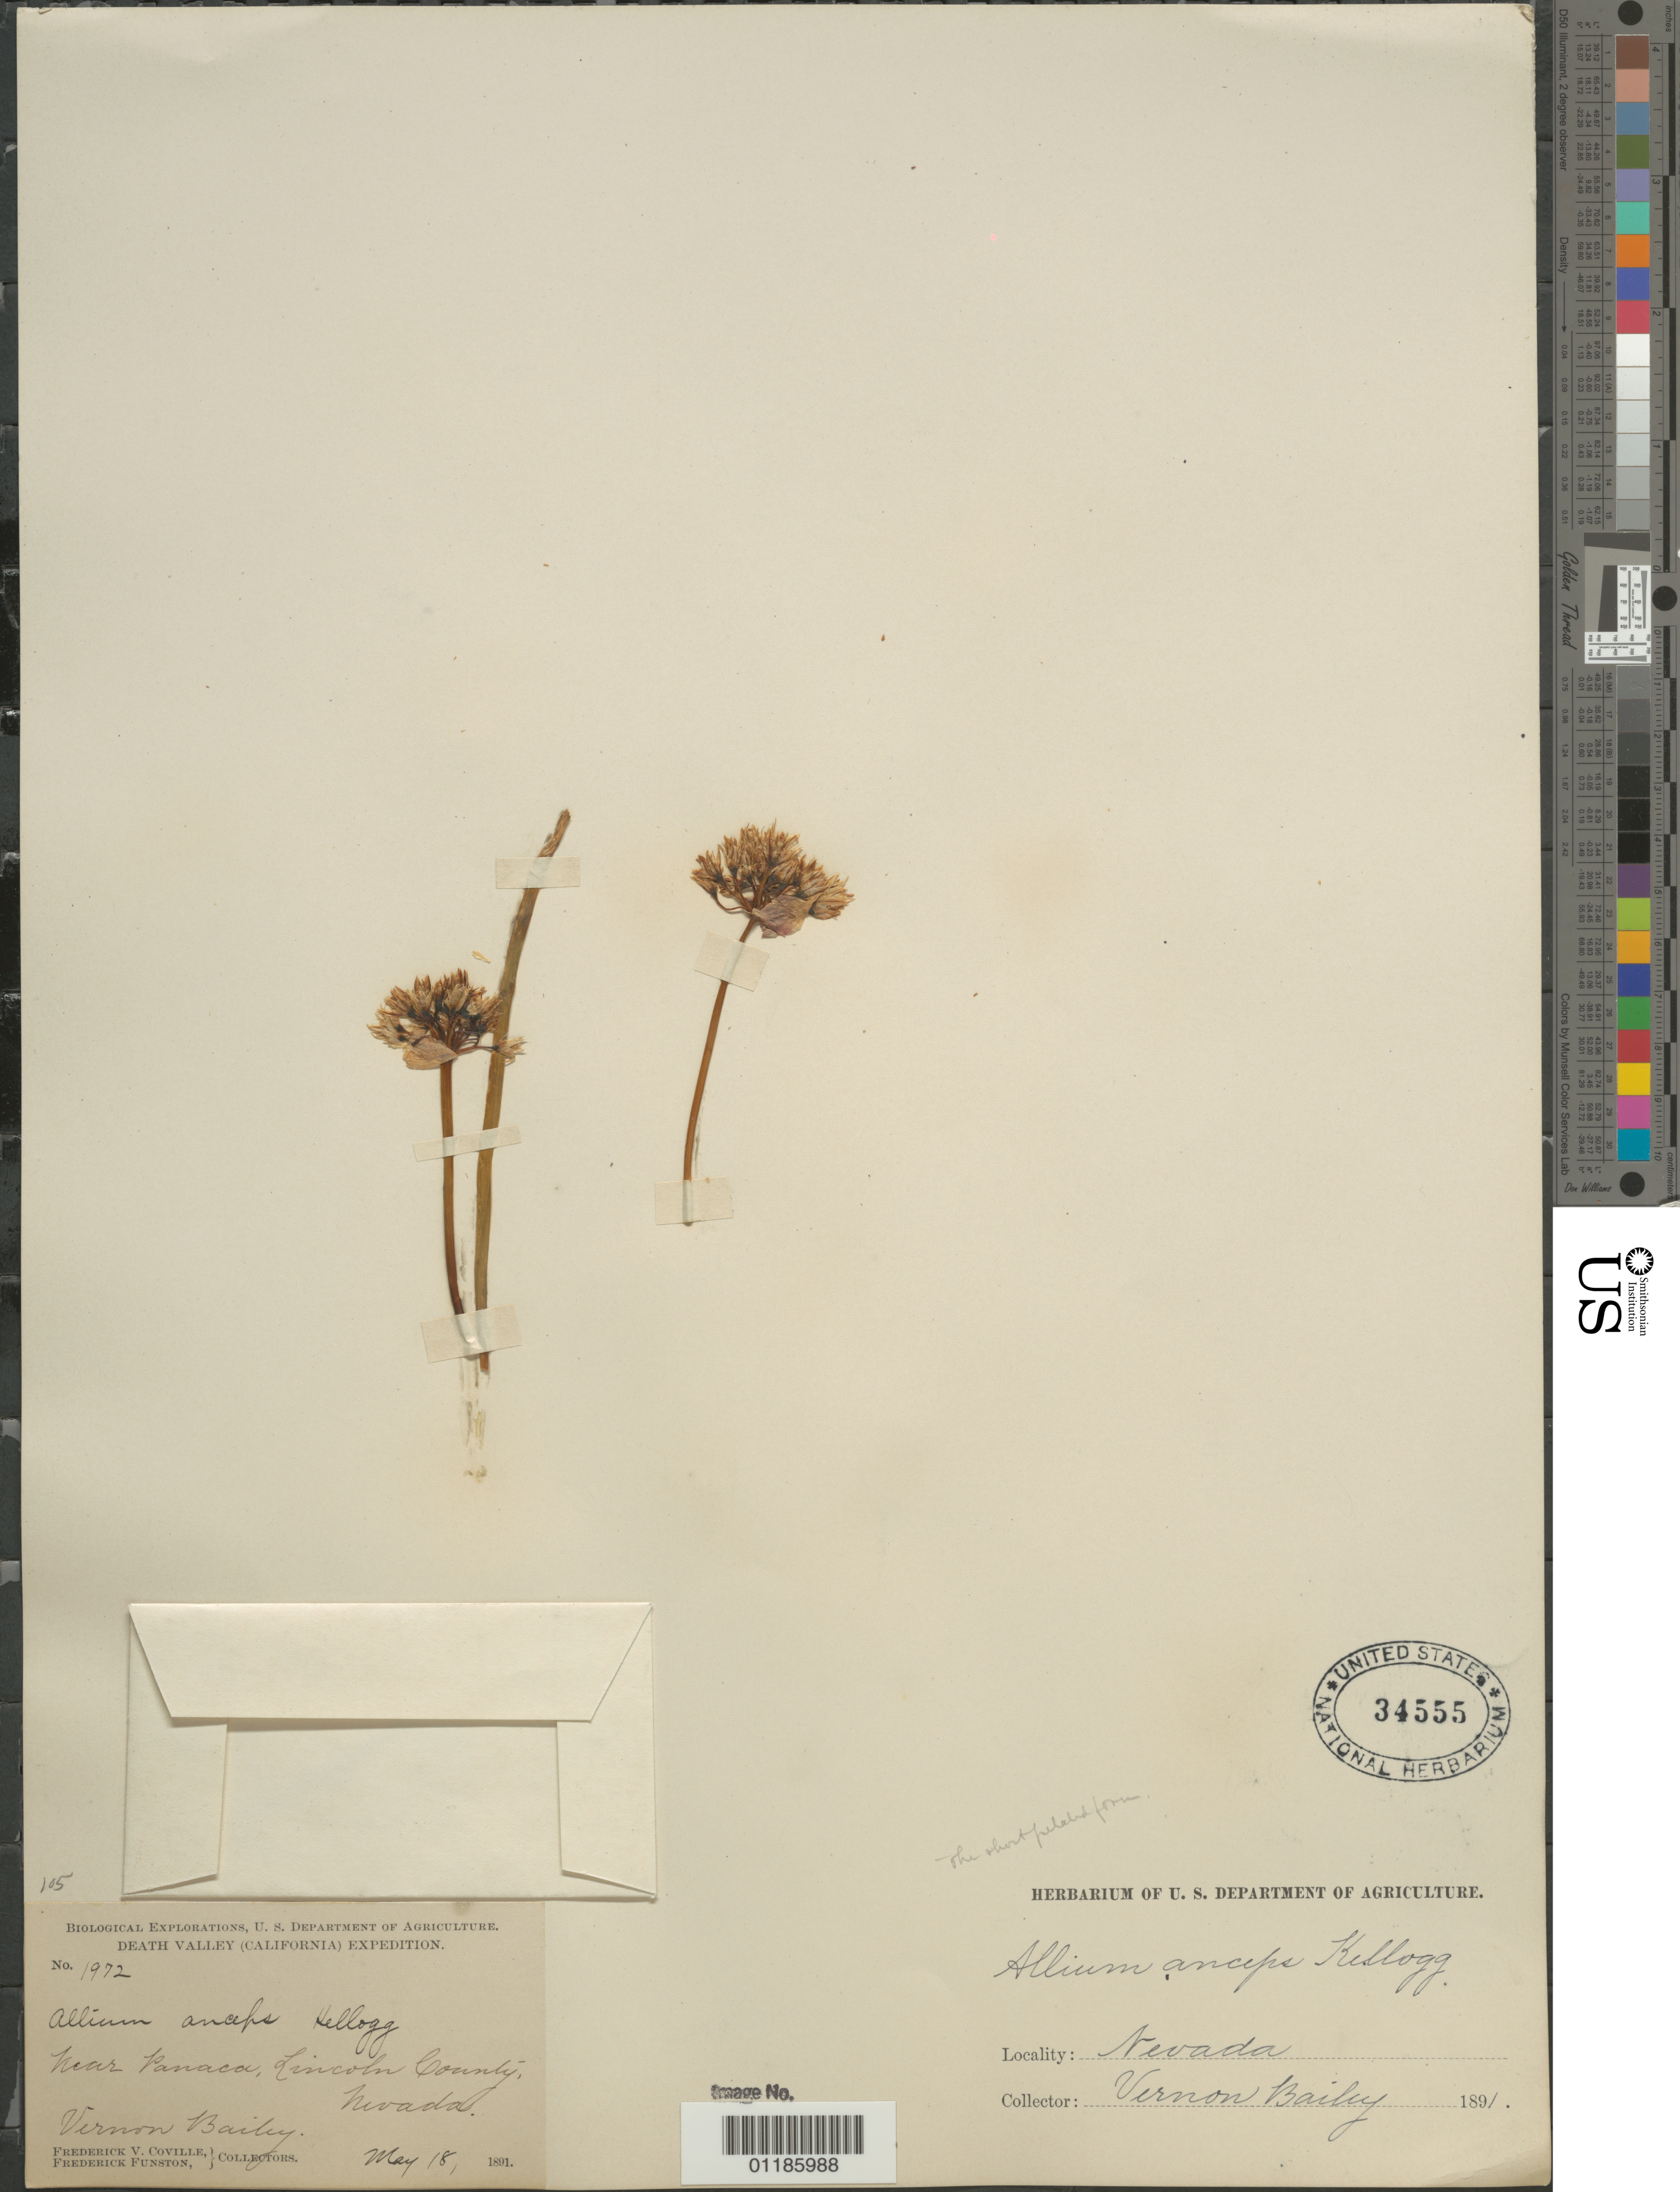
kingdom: Plantae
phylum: Tracheophyta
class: Liliopsida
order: Asparagales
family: Amaryllidaceae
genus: Allium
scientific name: Allium anceps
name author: Kellogg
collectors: V. O. Bailey, F. V. Coville & F. Funston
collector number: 1972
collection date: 1891-05-18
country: United States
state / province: Nevada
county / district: Lincoln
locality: near Panaca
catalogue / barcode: US 34555